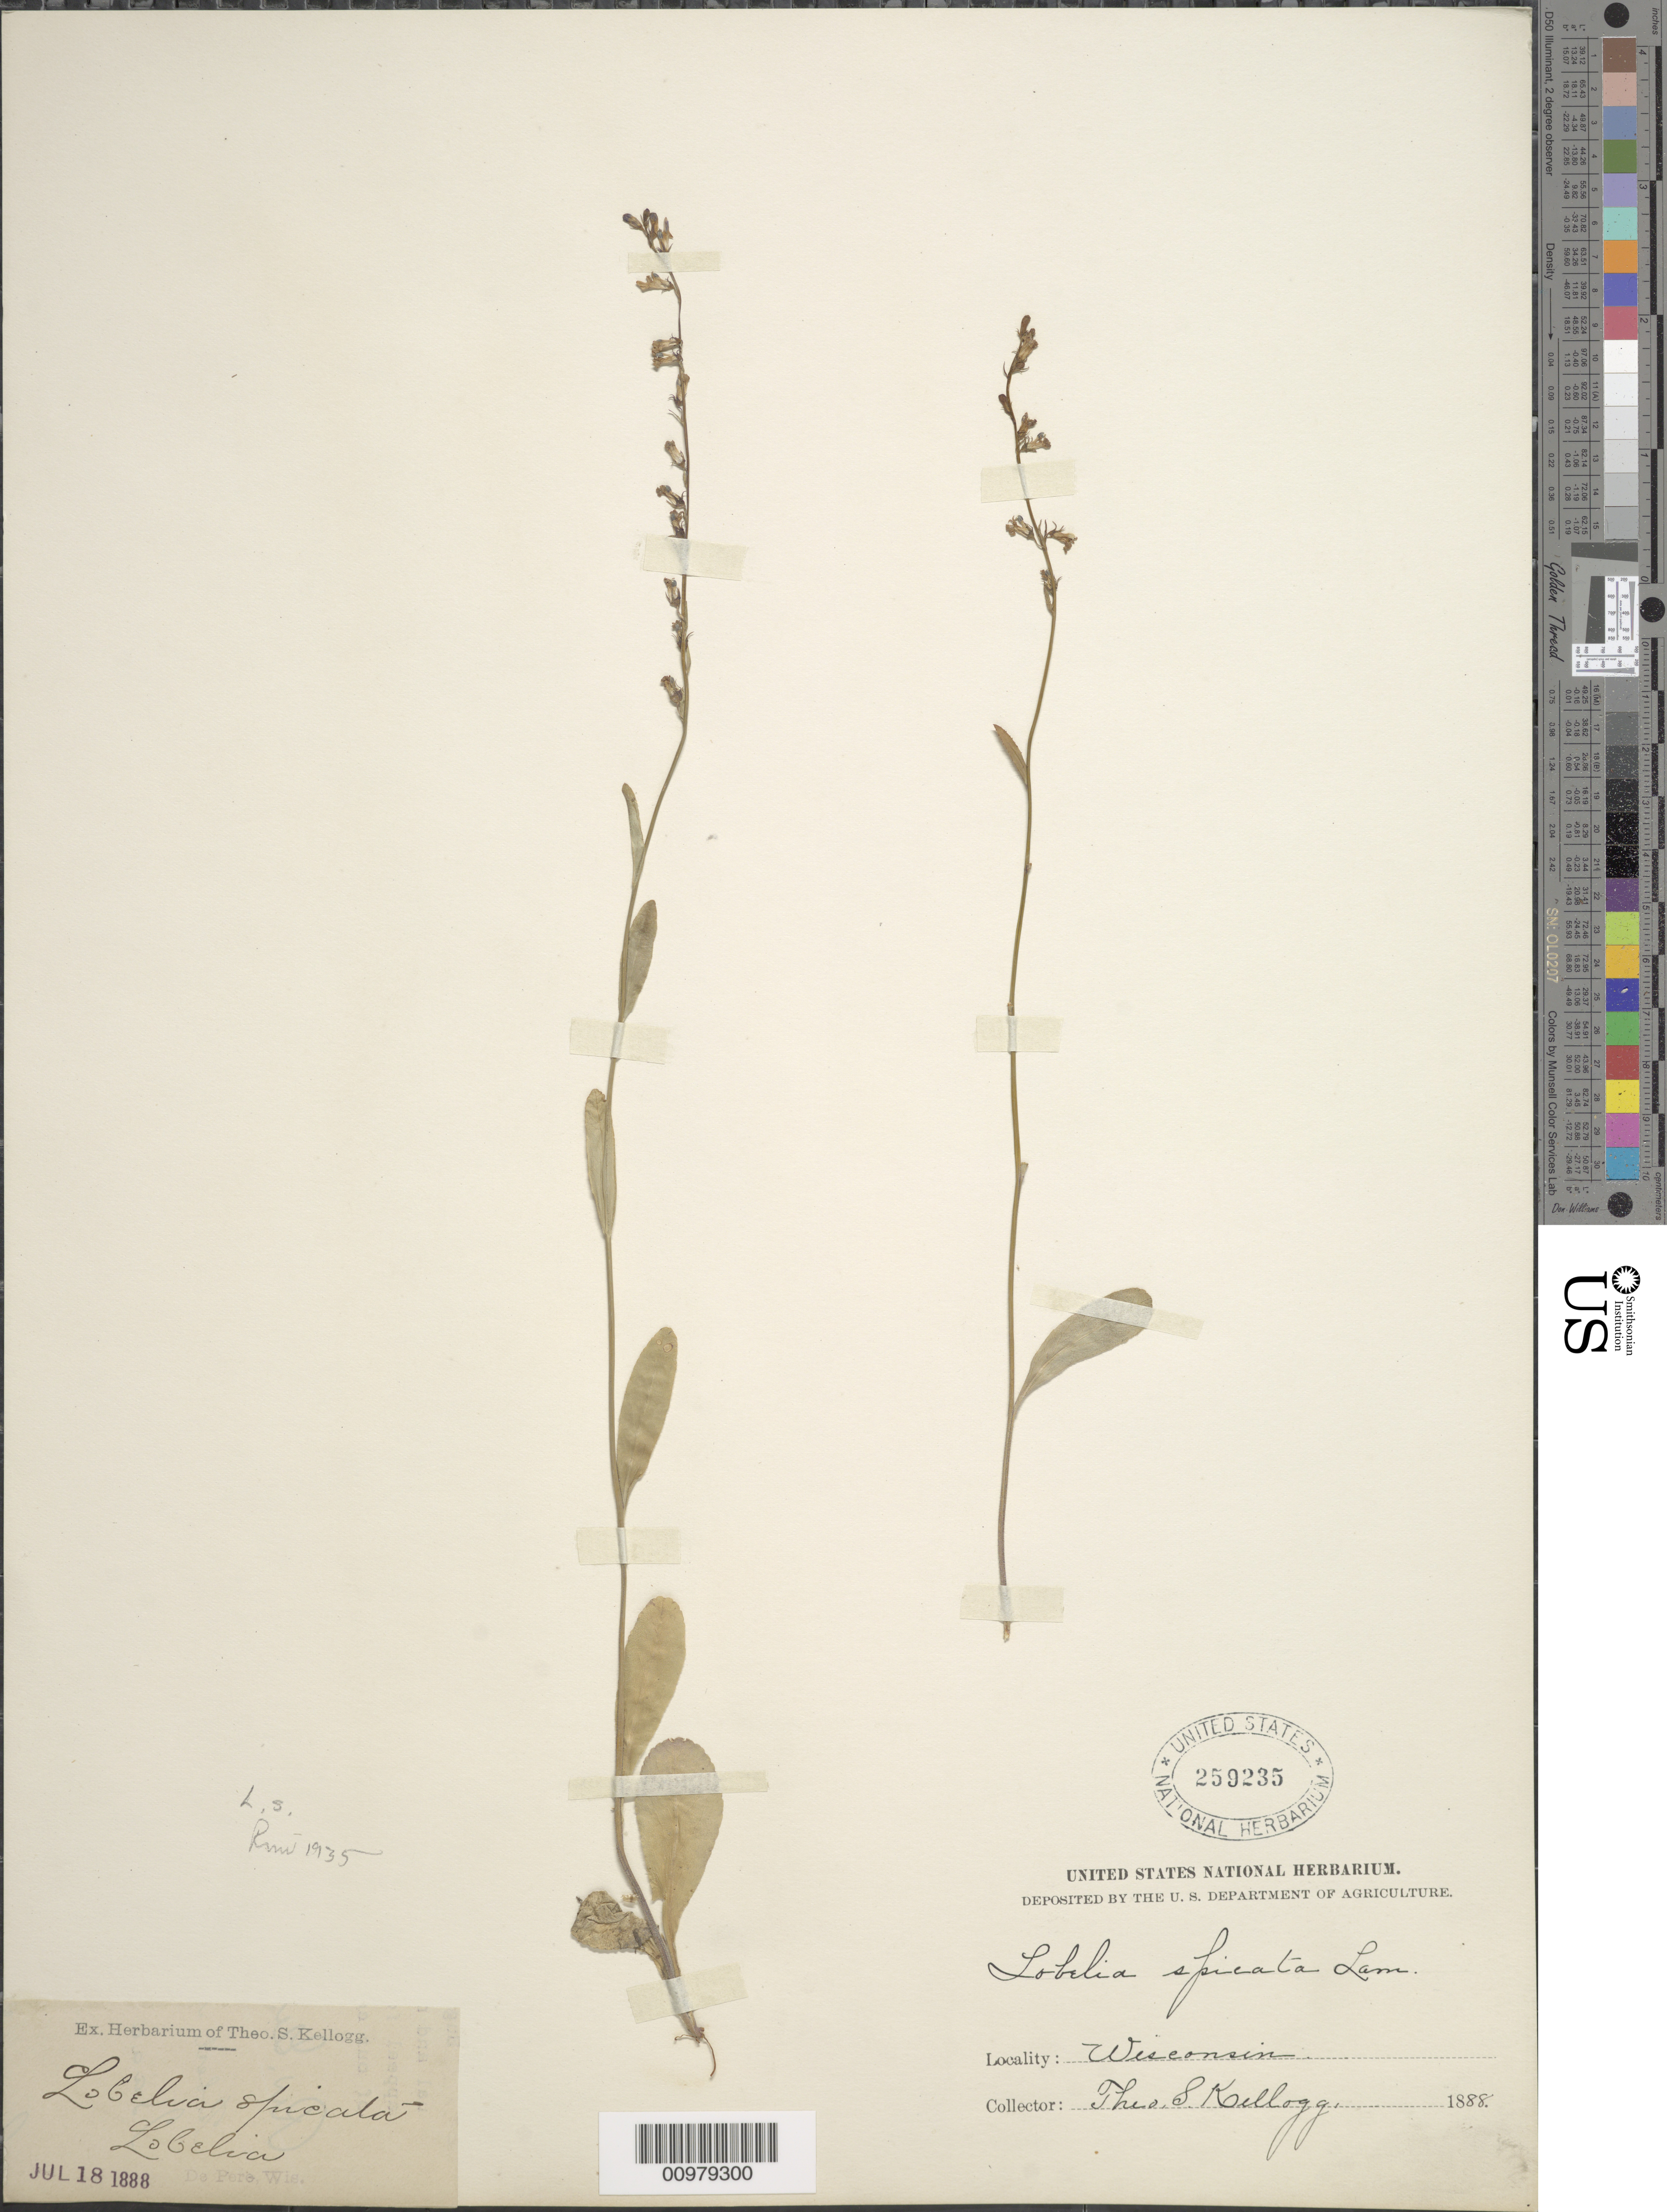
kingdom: Plantae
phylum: Tracheophyta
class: Magnoliopsida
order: Asterales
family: Campanulaceae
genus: Lobelia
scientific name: Lobelia spicata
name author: Lam.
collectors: T. S. Kellogg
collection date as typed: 18 Jul 1888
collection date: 1888-07-18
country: United States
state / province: Wisconsin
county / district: Brown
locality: De Pere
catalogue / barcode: US 259235